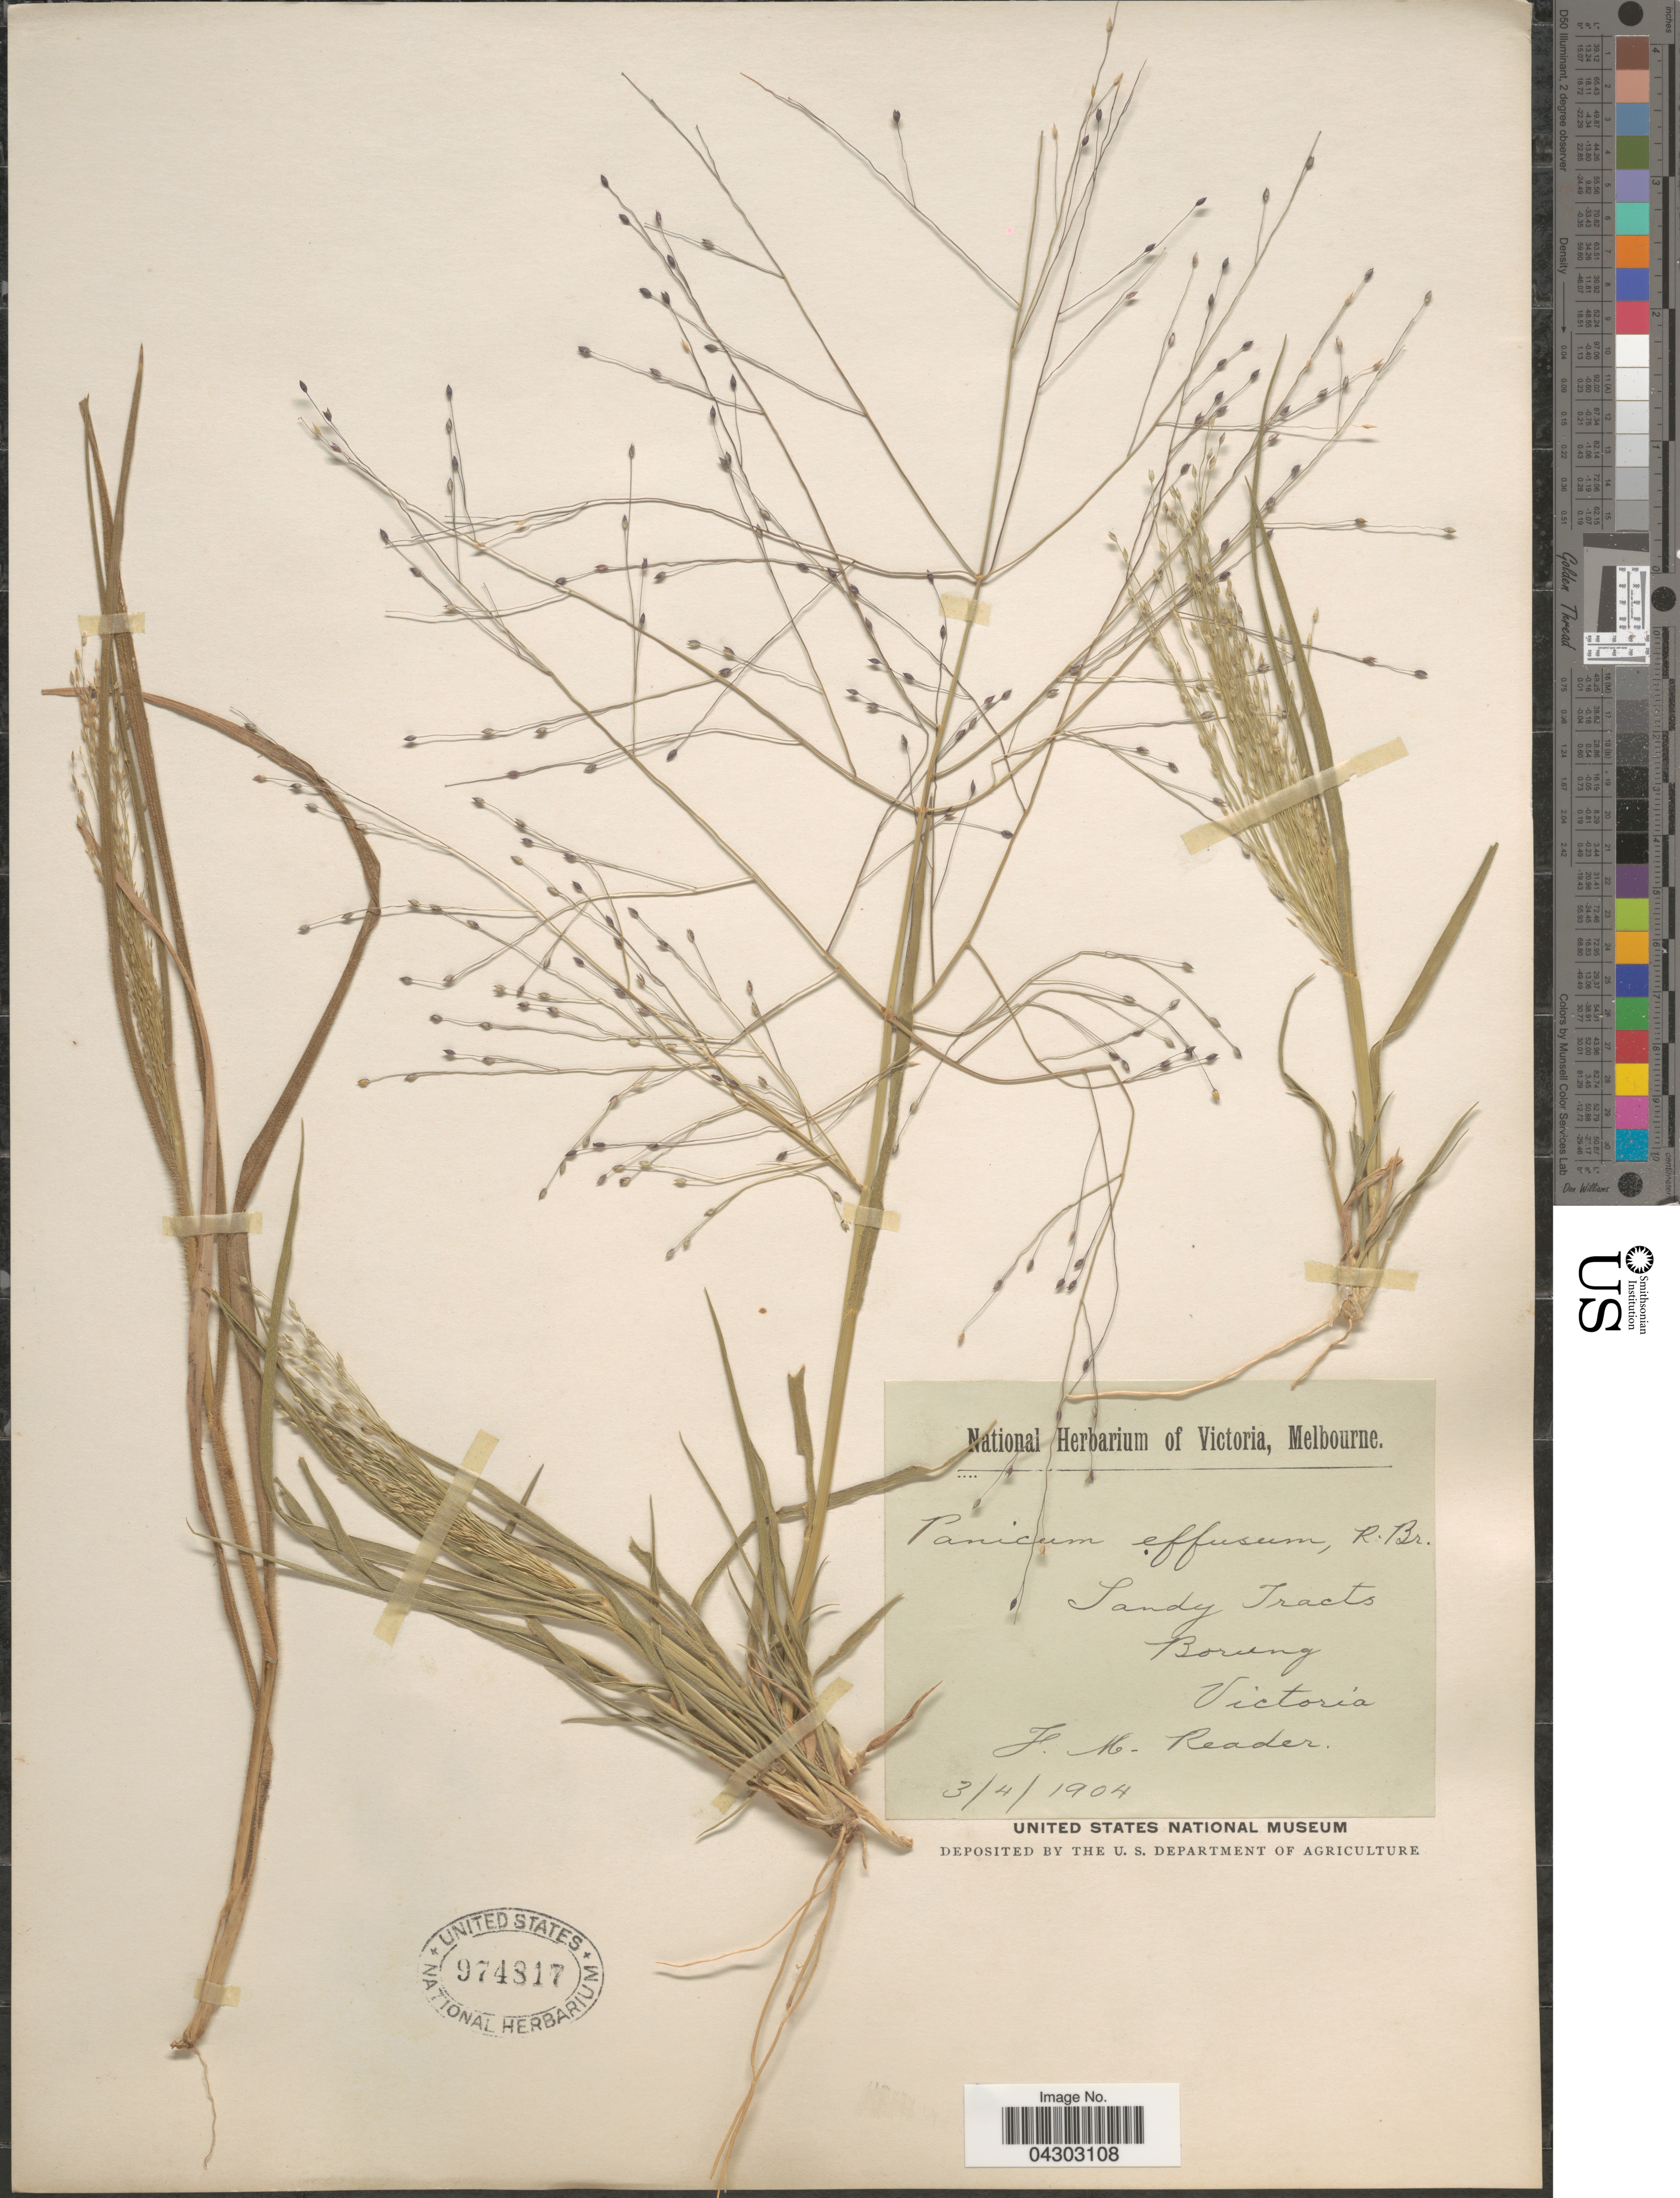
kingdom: Plantae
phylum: Tracheophyta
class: Liliopsida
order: Poales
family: Poaceae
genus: Panicum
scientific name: Panicum effusum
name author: R. Br.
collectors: F. Reader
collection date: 1904-04-03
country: Australia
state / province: Victoria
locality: Sandy Tracts. Borung. Victoria.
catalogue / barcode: US 974817